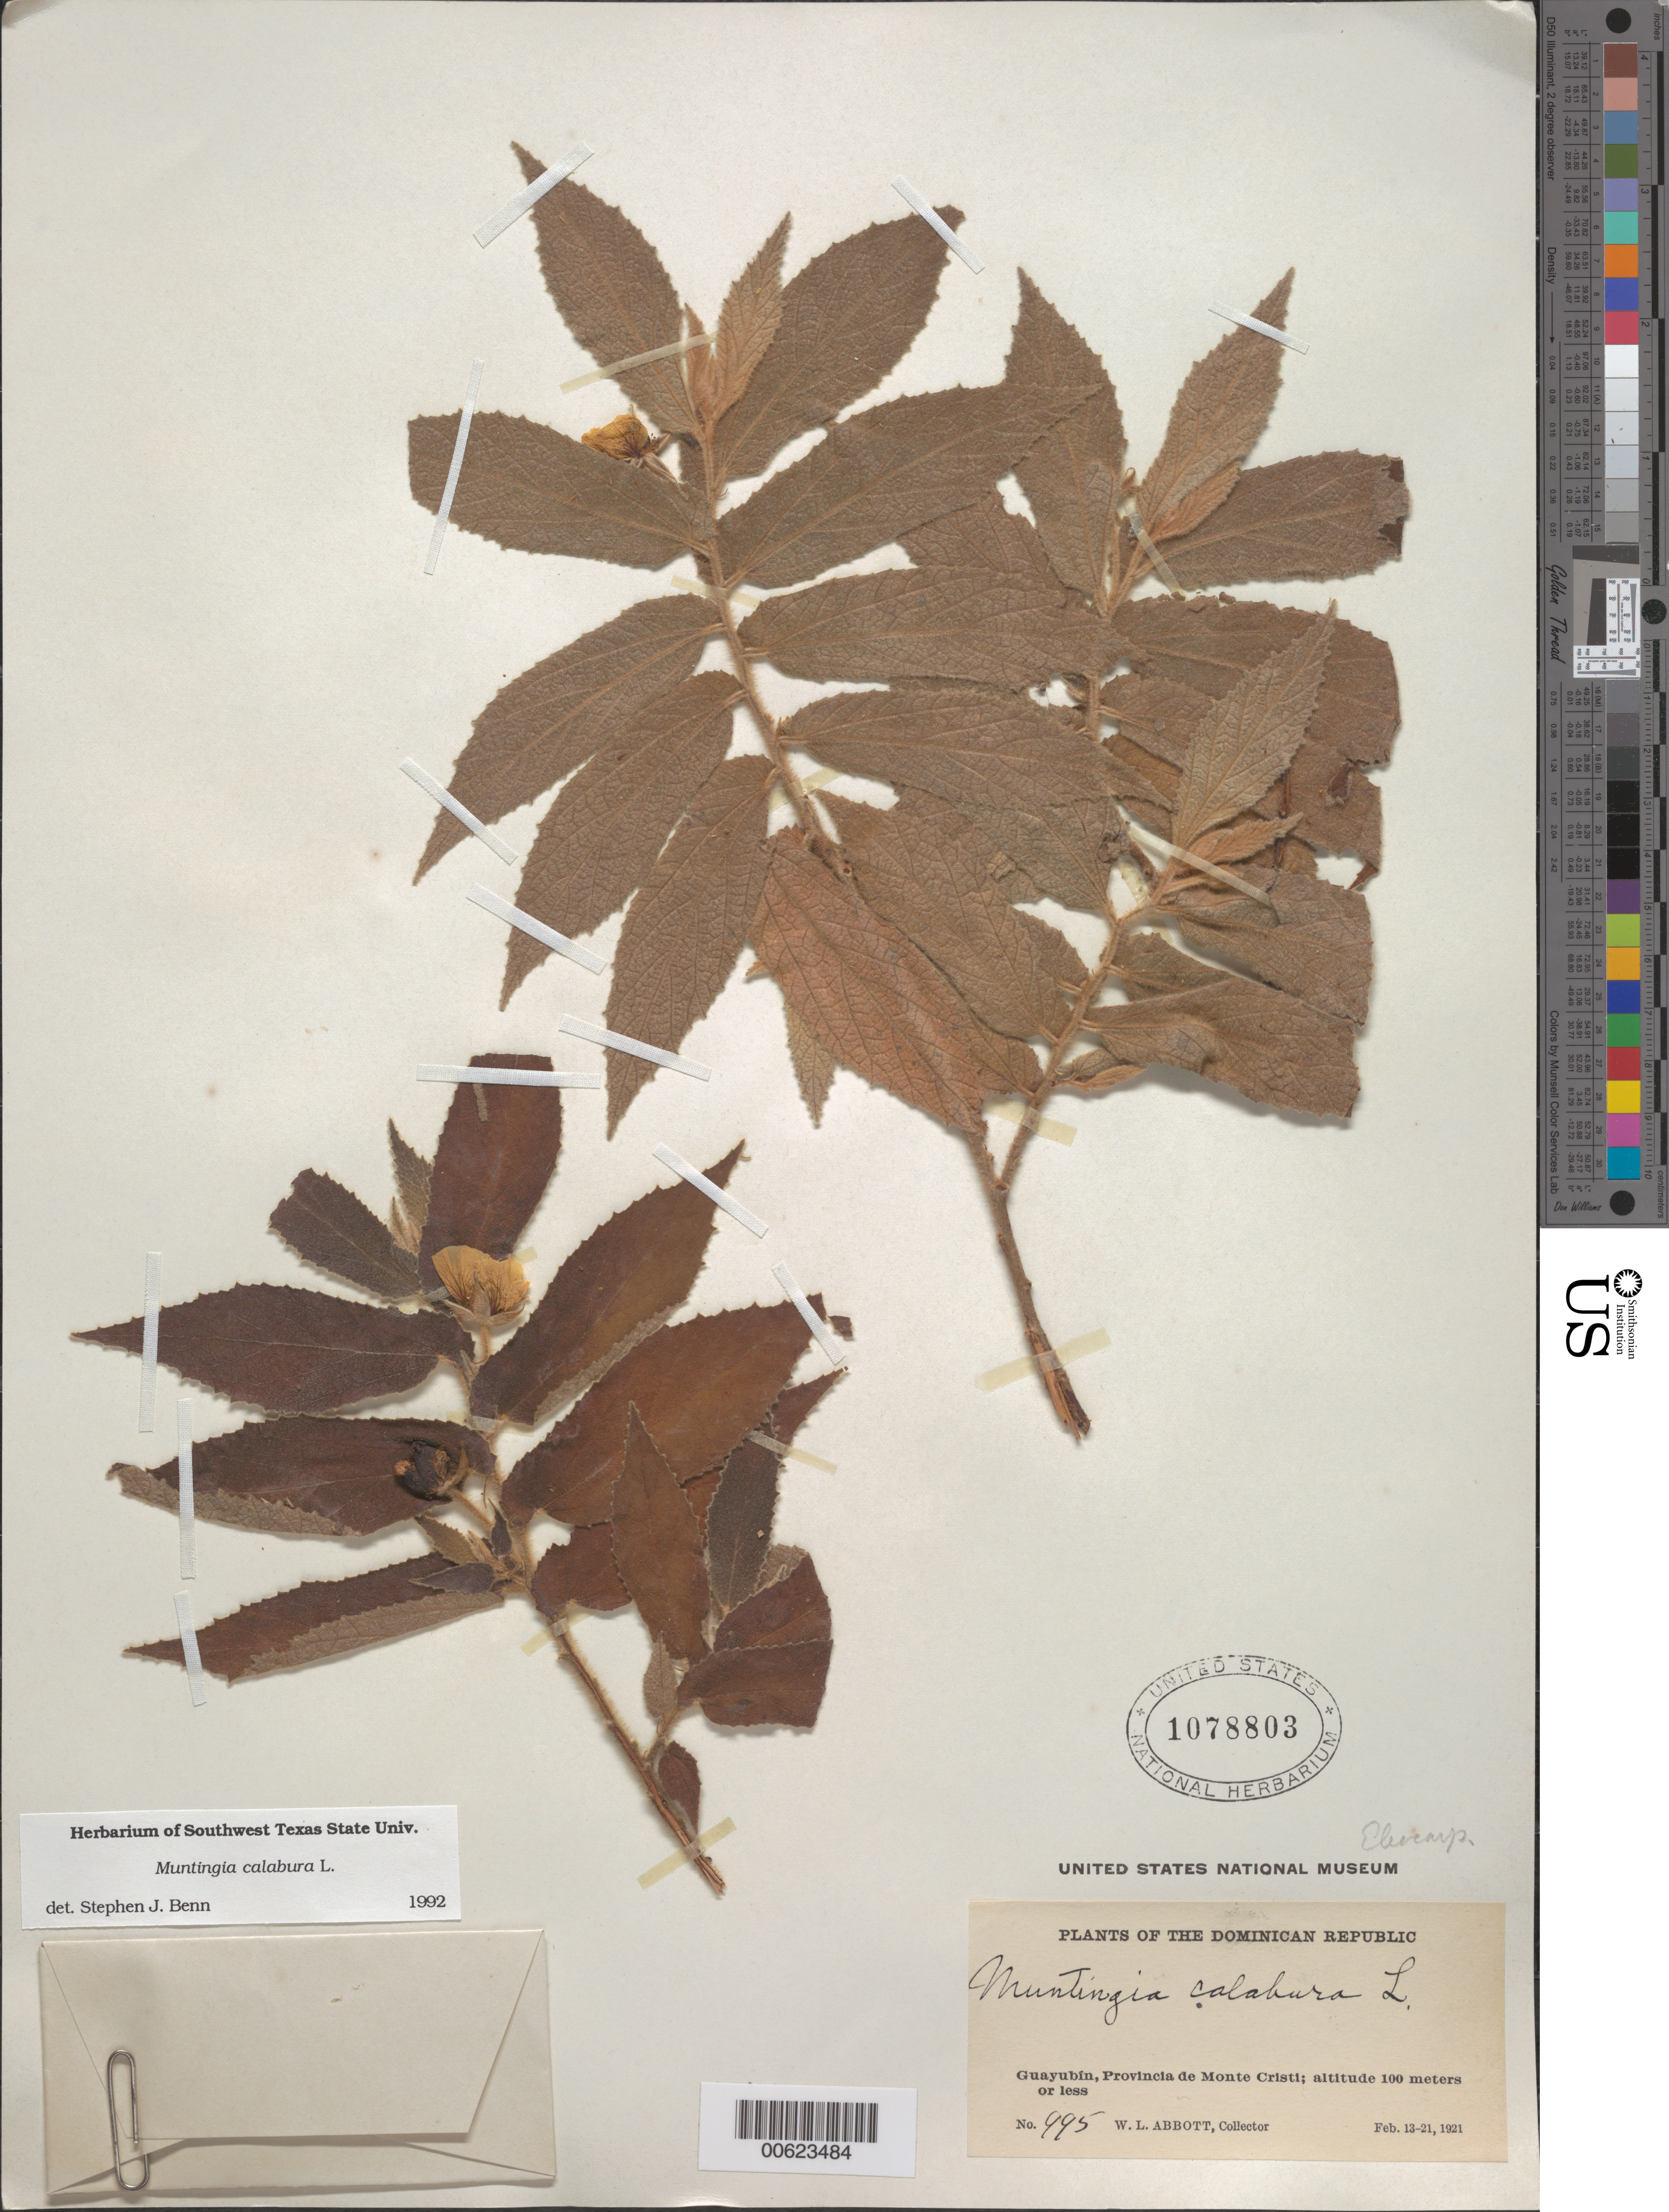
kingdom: Plantae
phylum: Tracheophyta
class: Magnoliopsida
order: Malvales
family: Muntingiaceae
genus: Muntingia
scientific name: Muntingia calabura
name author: L.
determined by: Benn, S. J.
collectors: W. L. Abbott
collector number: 995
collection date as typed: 13 Feb 1921 to 21 Feb 1921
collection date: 1921-02-13/1921-02-21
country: Dominican Republic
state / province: Monte Cristi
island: Hispaniola Island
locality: Guayubín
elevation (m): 100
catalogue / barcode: US 1078803